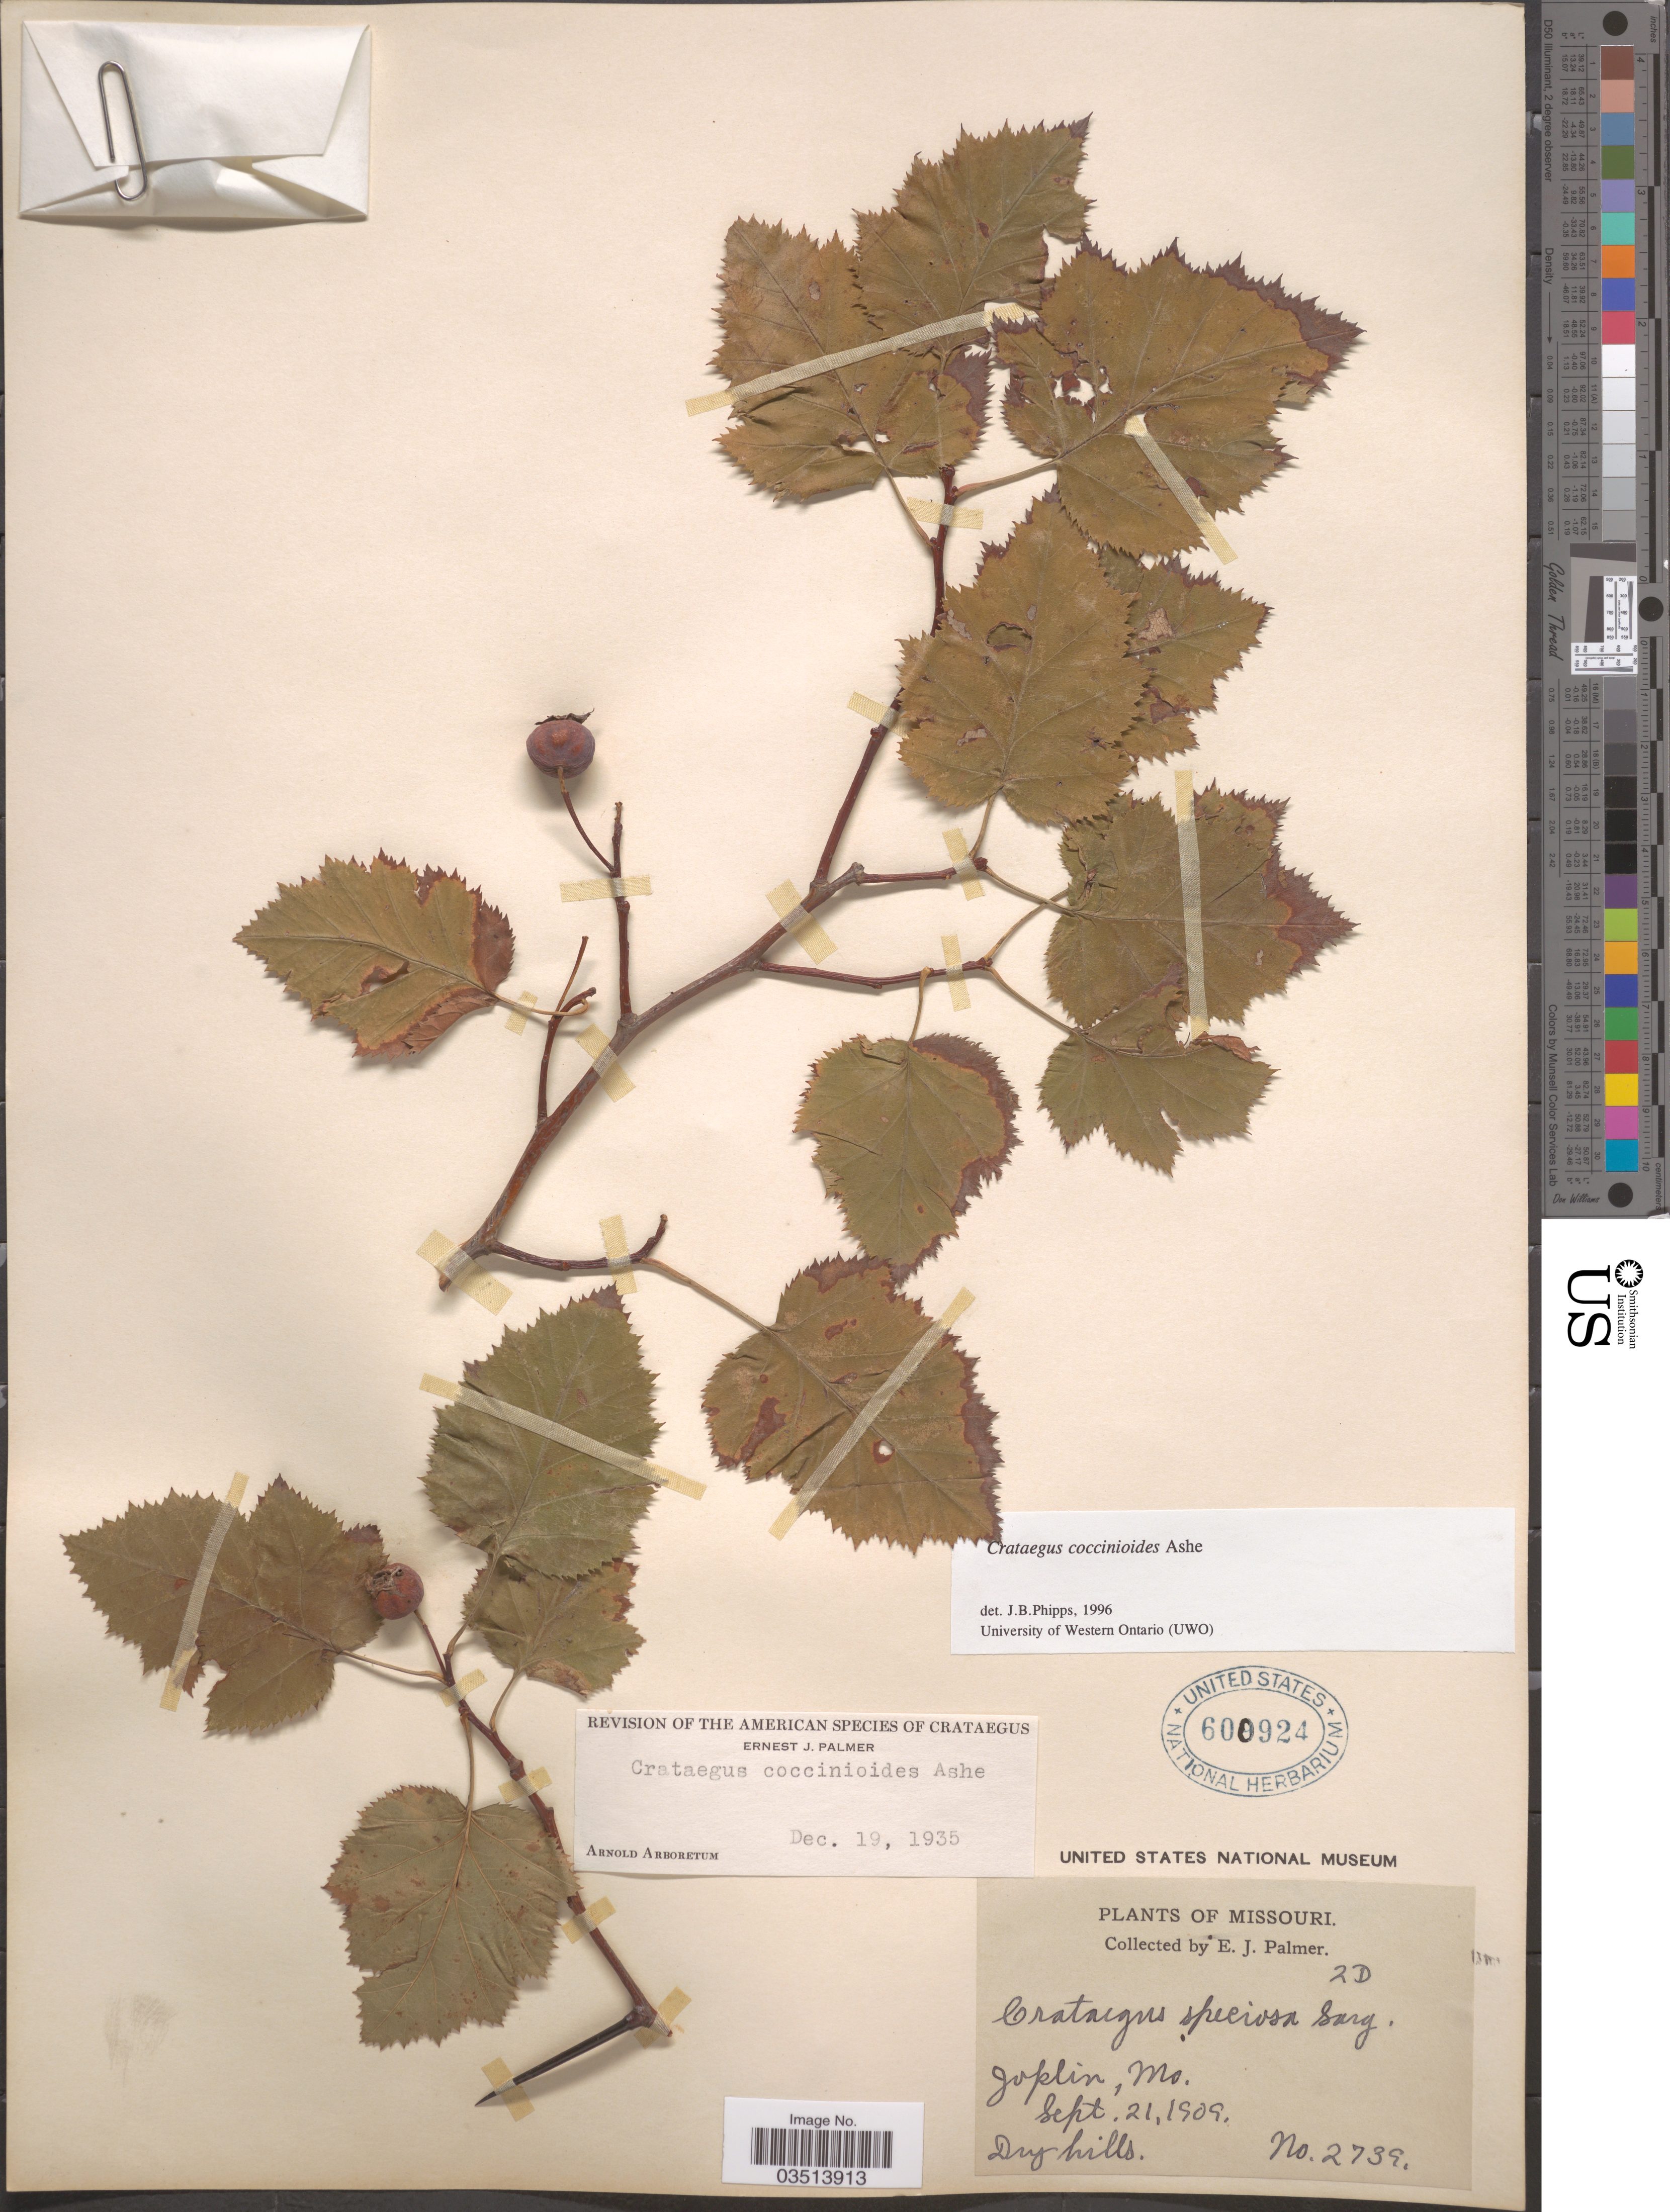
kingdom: Plantae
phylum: Tracheophyta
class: Magnoliopsida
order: Rosales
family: Rosaceae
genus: Crataegus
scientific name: Crataegus coccinioides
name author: Ashe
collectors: E. J. Palmer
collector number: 2739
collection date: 1909-09-21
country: United States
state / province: Missouri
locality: Joplin.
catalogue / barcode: US 600924